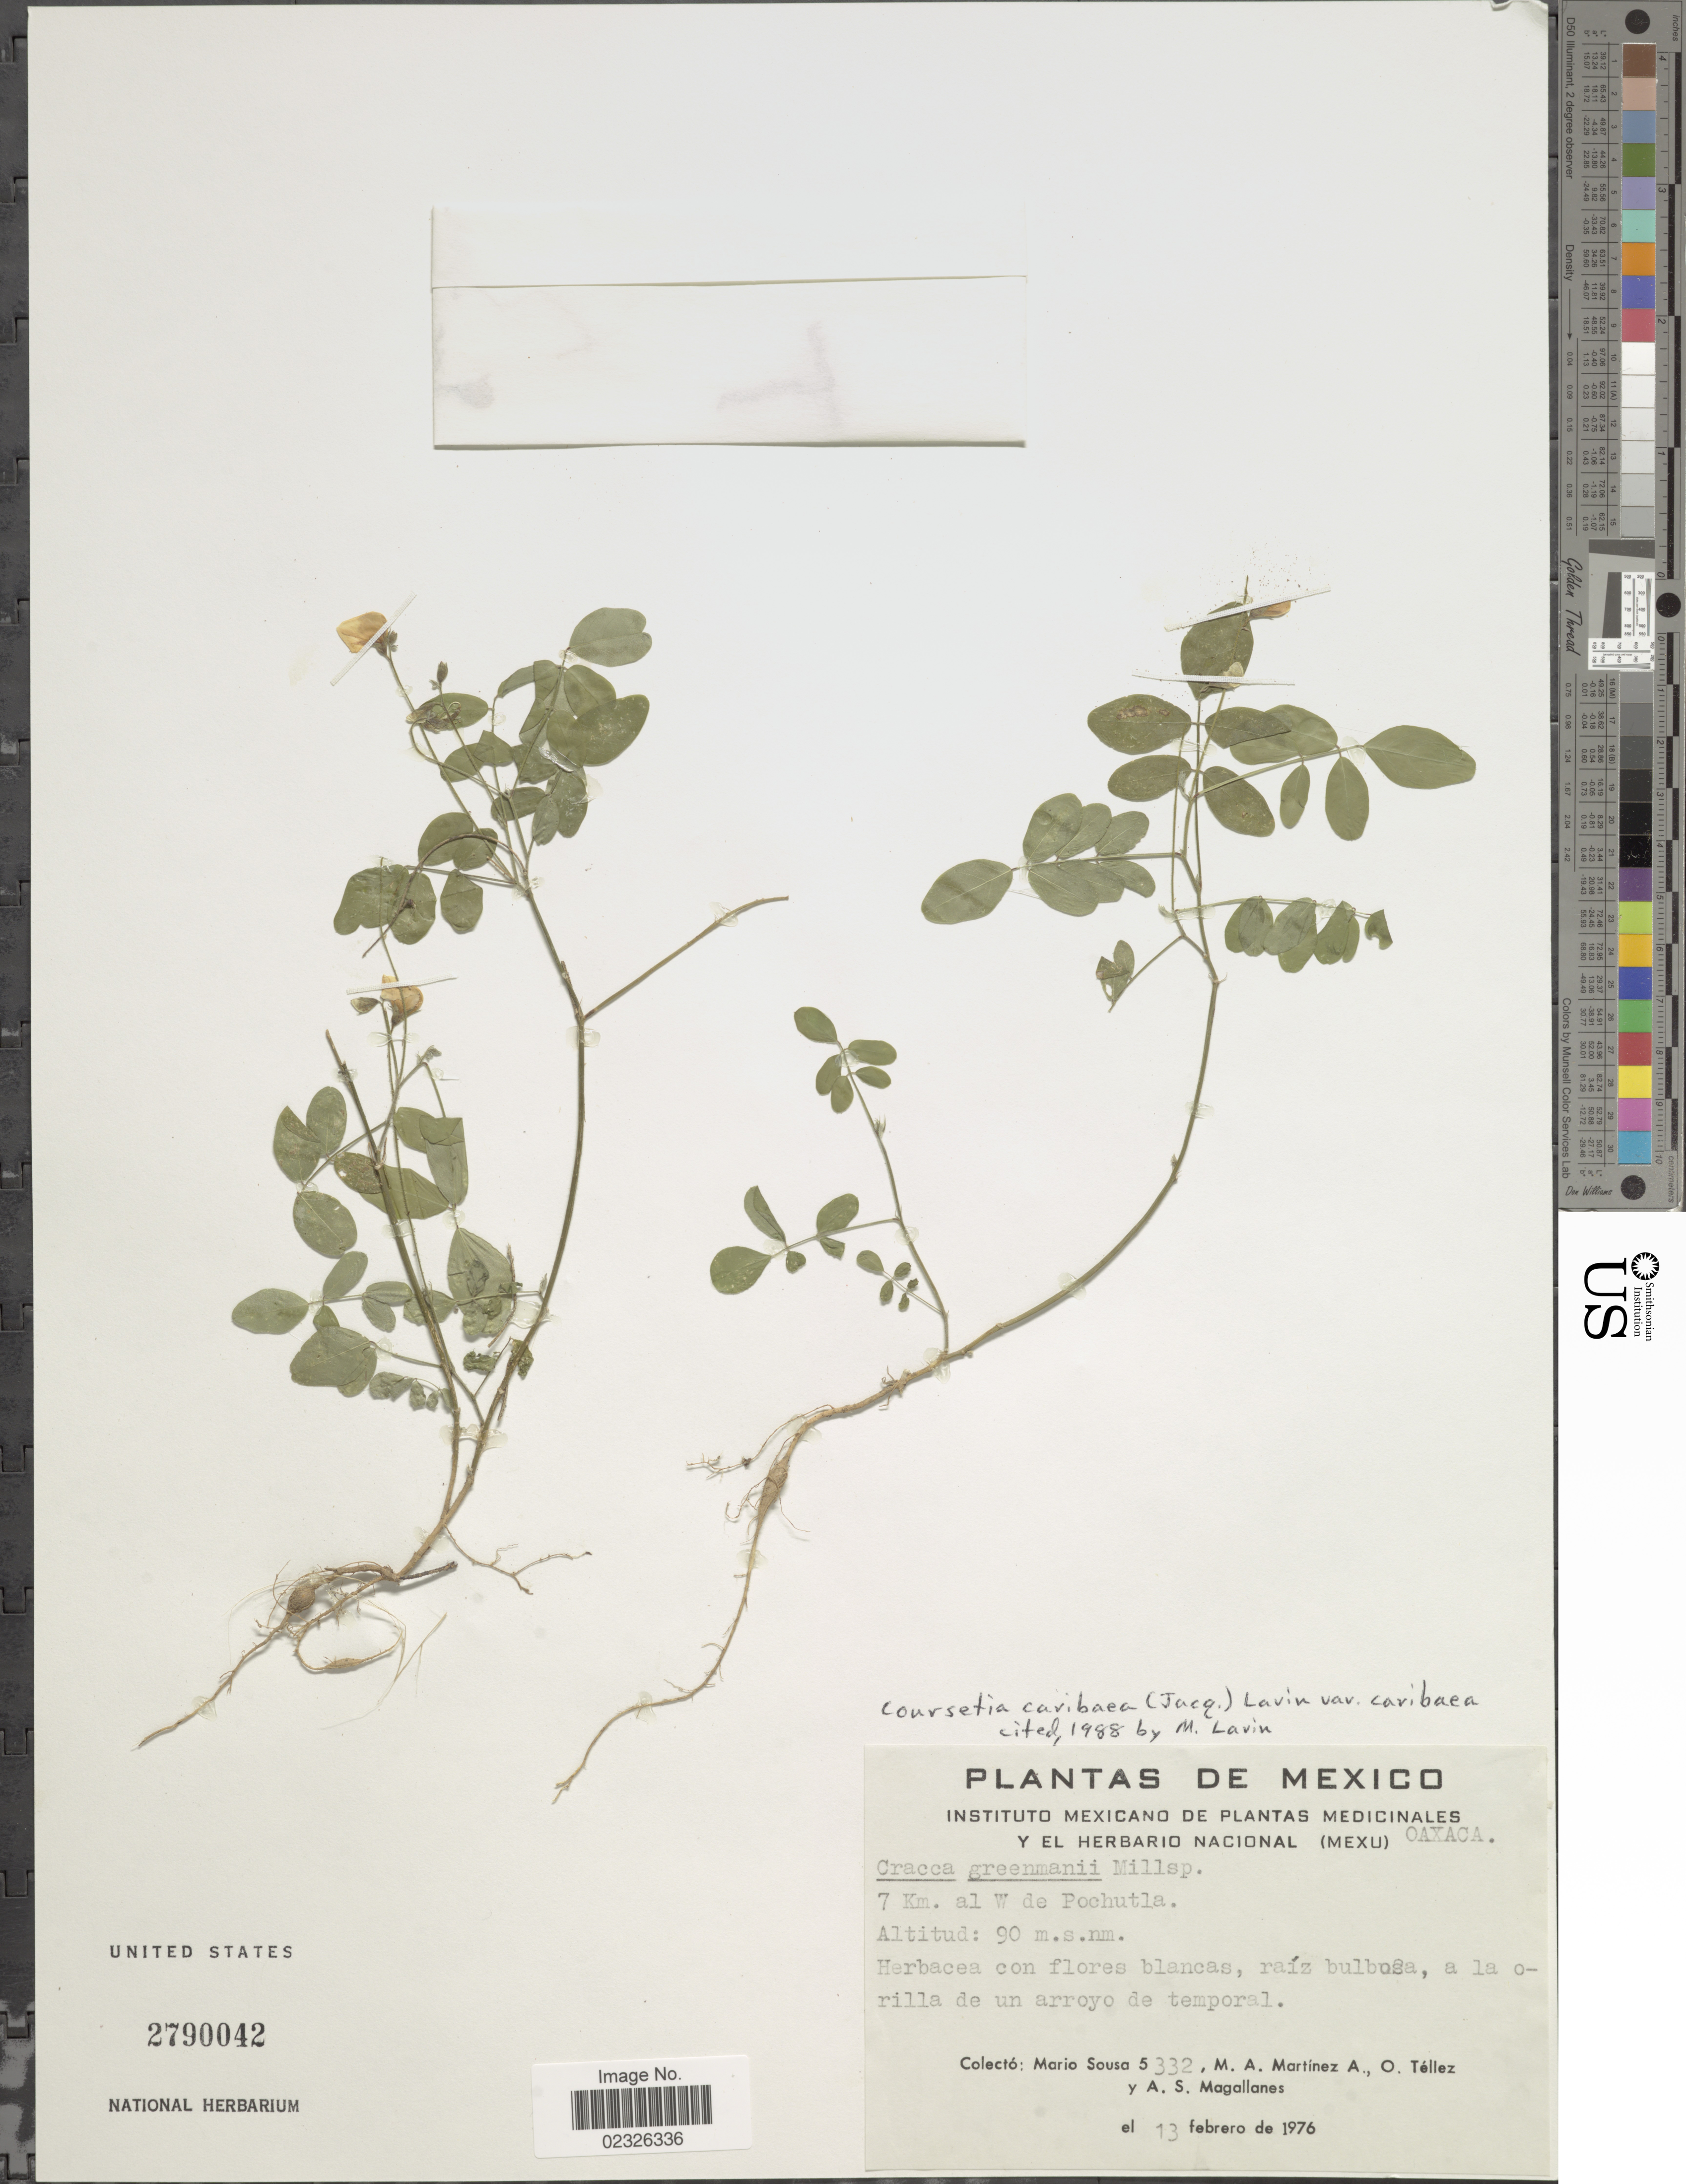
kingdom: Plantae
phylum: Tracheophyta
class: Magnoliopsida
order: Fabales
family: Fabaceae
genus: Coursetia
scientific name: Coursetia caribaea var. caribaea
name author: (Jacq.) Lavin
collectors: M. Sousa S., M. A. Martínez Alfaro, O. Tellez & A. Magallanes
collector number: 5332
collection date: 1976-02-13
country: Mexico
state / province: Oaxaca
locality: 7 Km. al W de Pochutla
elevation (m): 90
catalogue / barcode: US 2790042